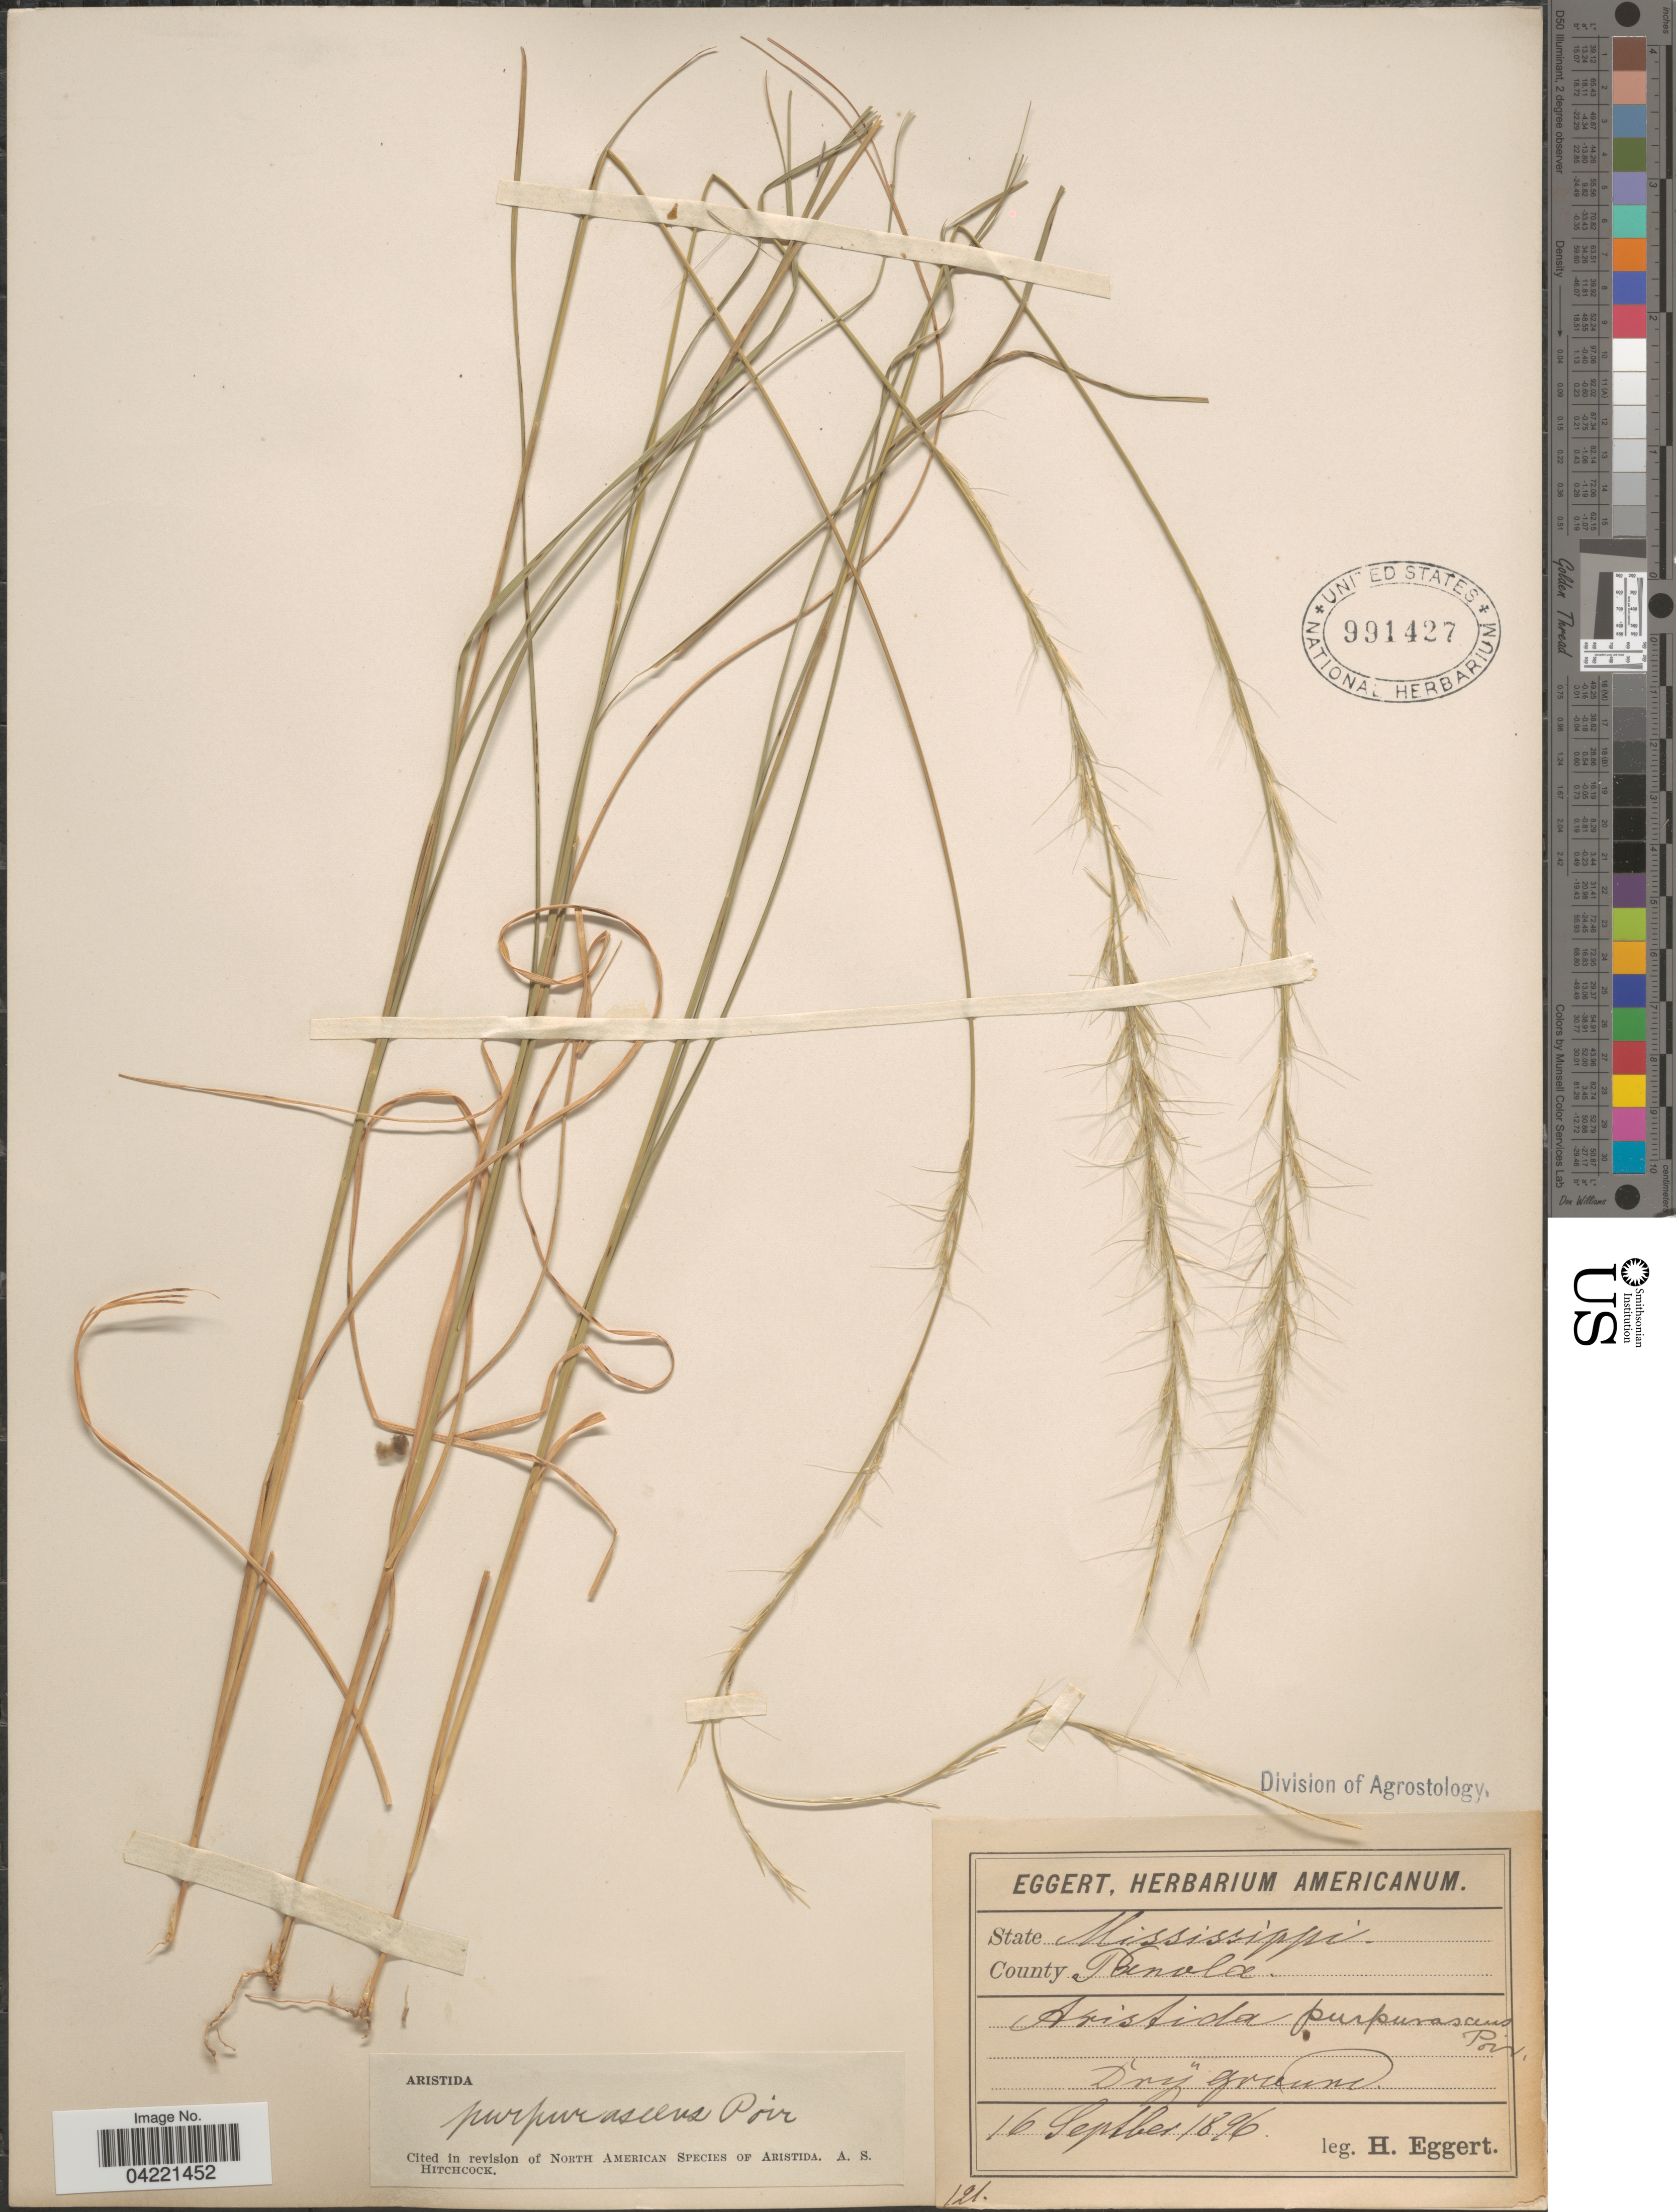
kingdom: Plantae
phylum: Tracheophyta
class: Liliopsida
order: Poales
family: Poaceae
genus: Aristida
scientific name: Aristida purpurascens var. purpurescens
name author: Poir.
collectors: H. Eggert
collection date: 1896-09-16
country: United States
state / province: Mississippi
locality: County Panola. Dry ground.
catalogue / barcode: US 991427